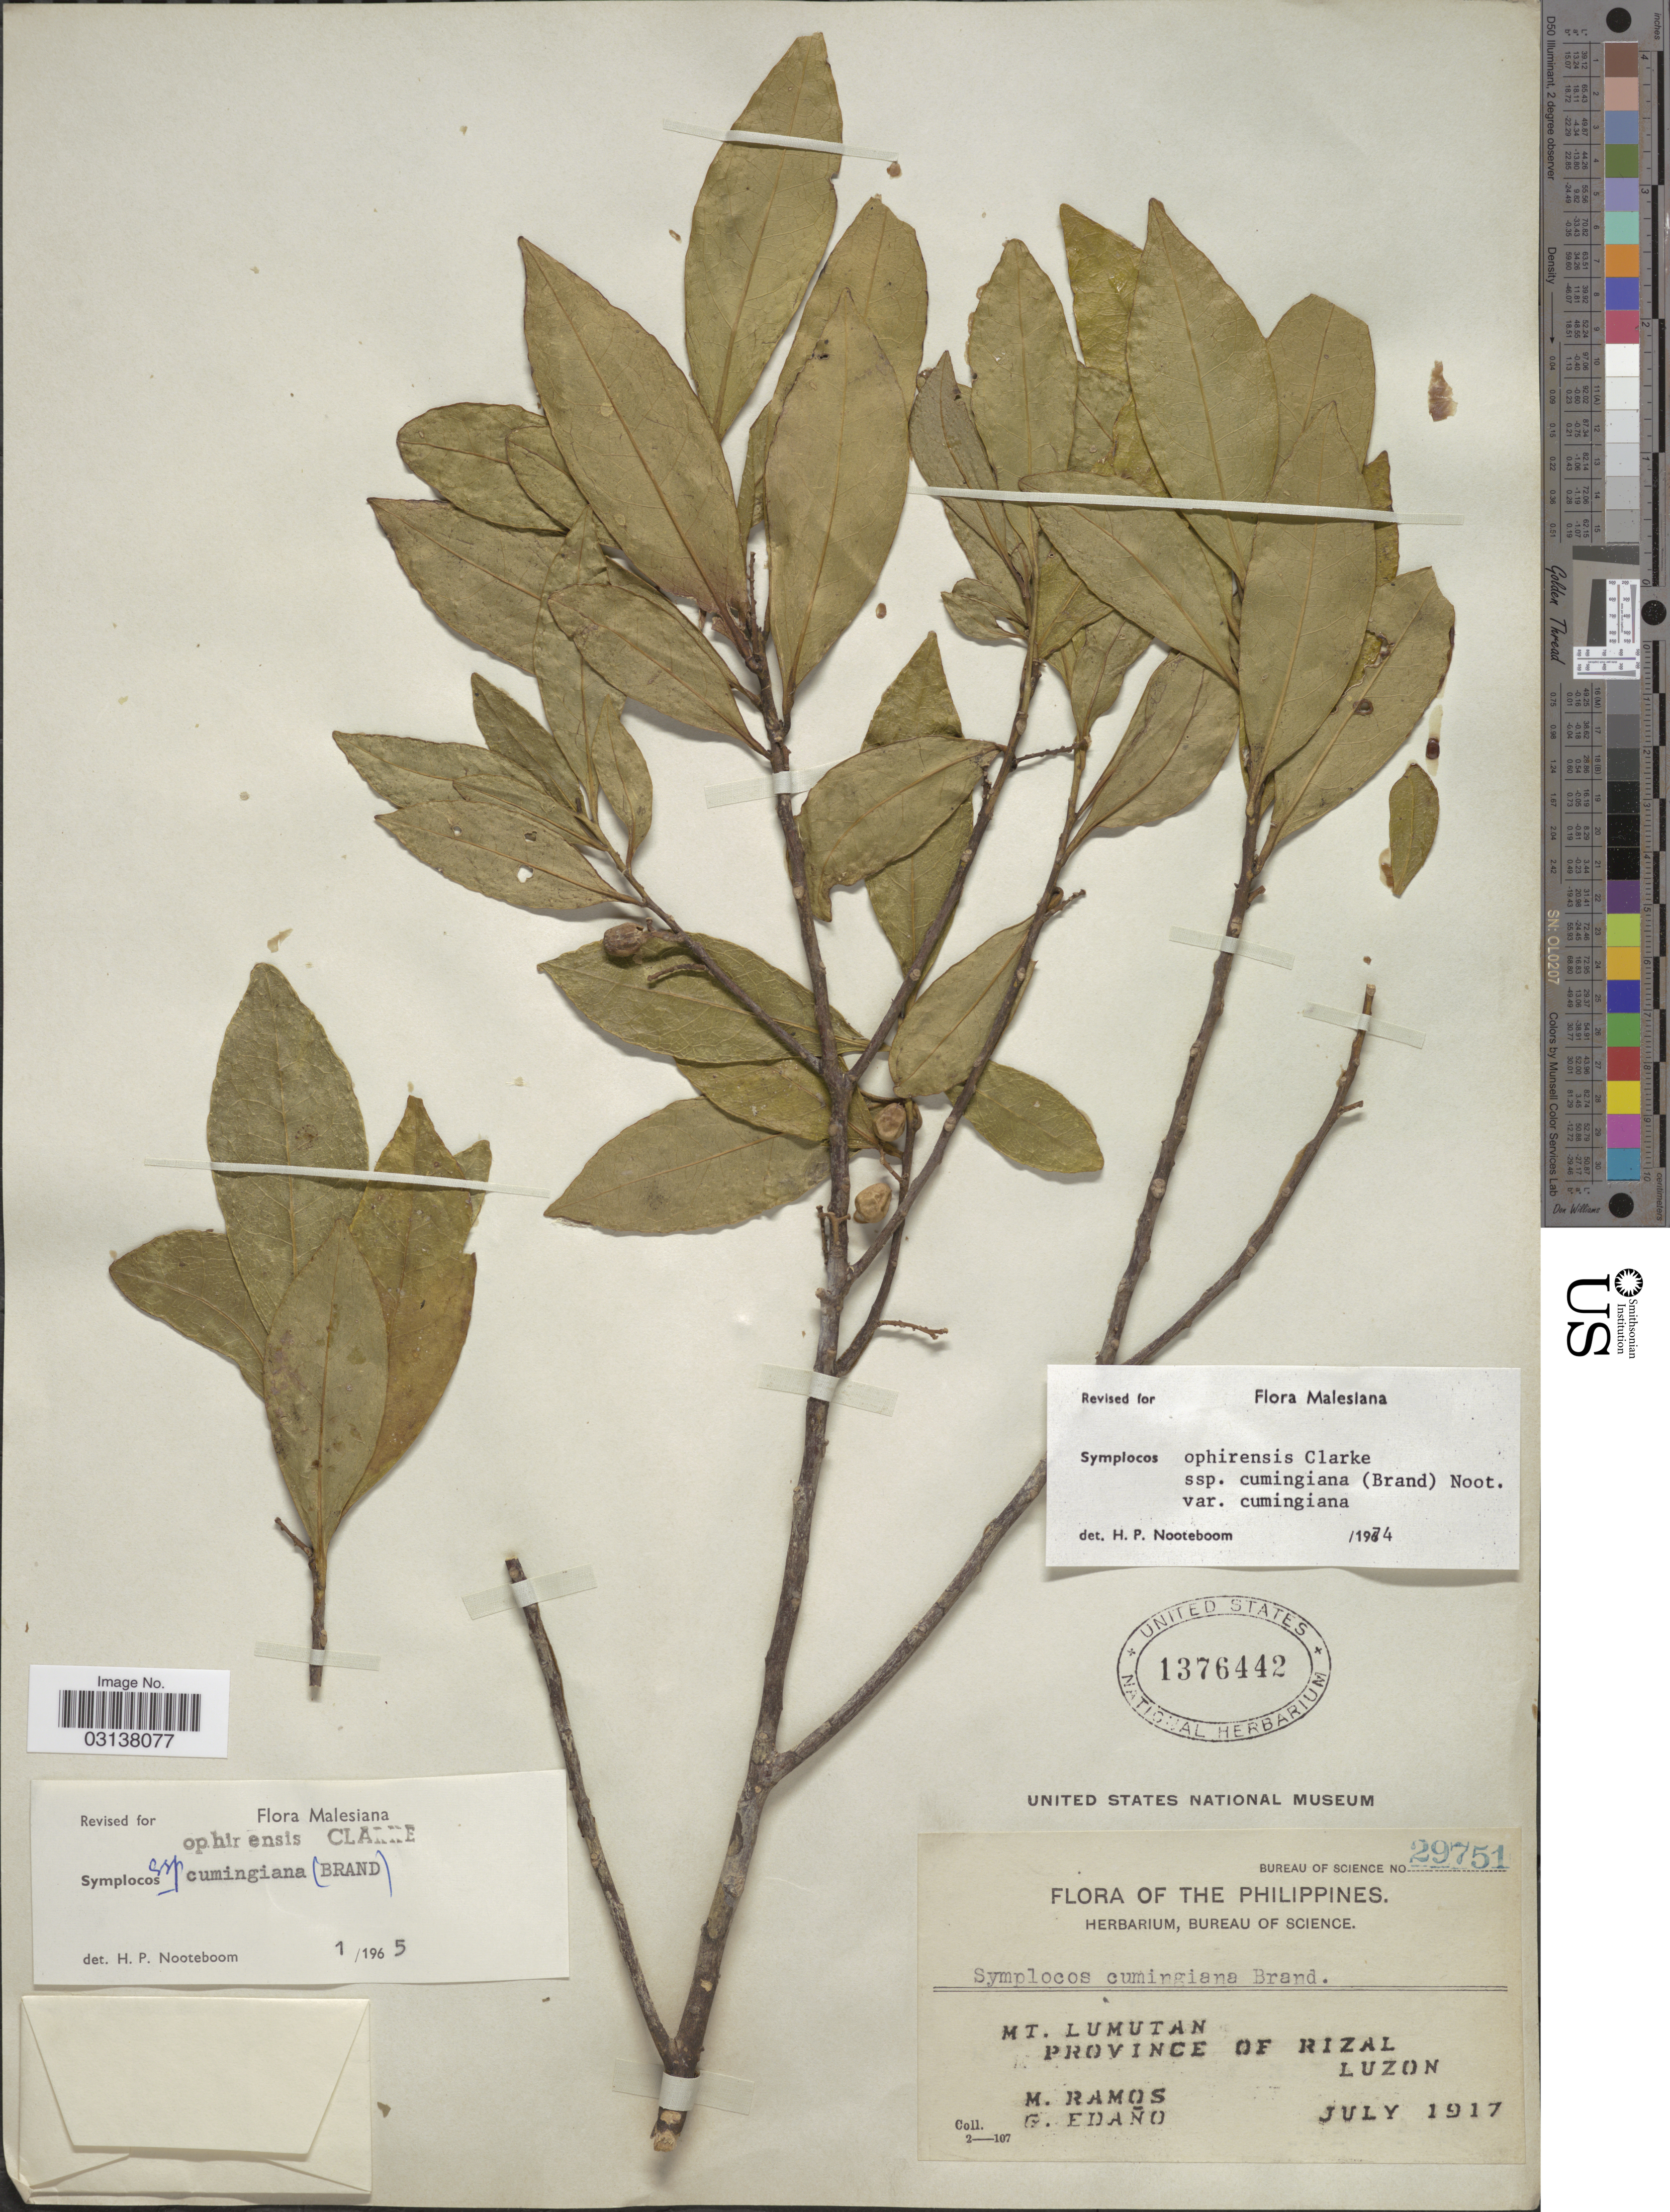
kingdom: Plantae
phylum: Tracheophyta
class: Magnoliopsida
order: Ericales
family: Symplocaceae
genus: Symplocos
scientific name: Symplocos ophirensis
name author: C.B. Clarke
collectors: M. Ramos & G. Edaño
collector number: Bureau of Science 29751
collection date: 1917-07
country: Philippines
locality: The Philippines. Mt. Lumutan. Province of Rizal Luzon.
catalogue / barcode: US 1376442